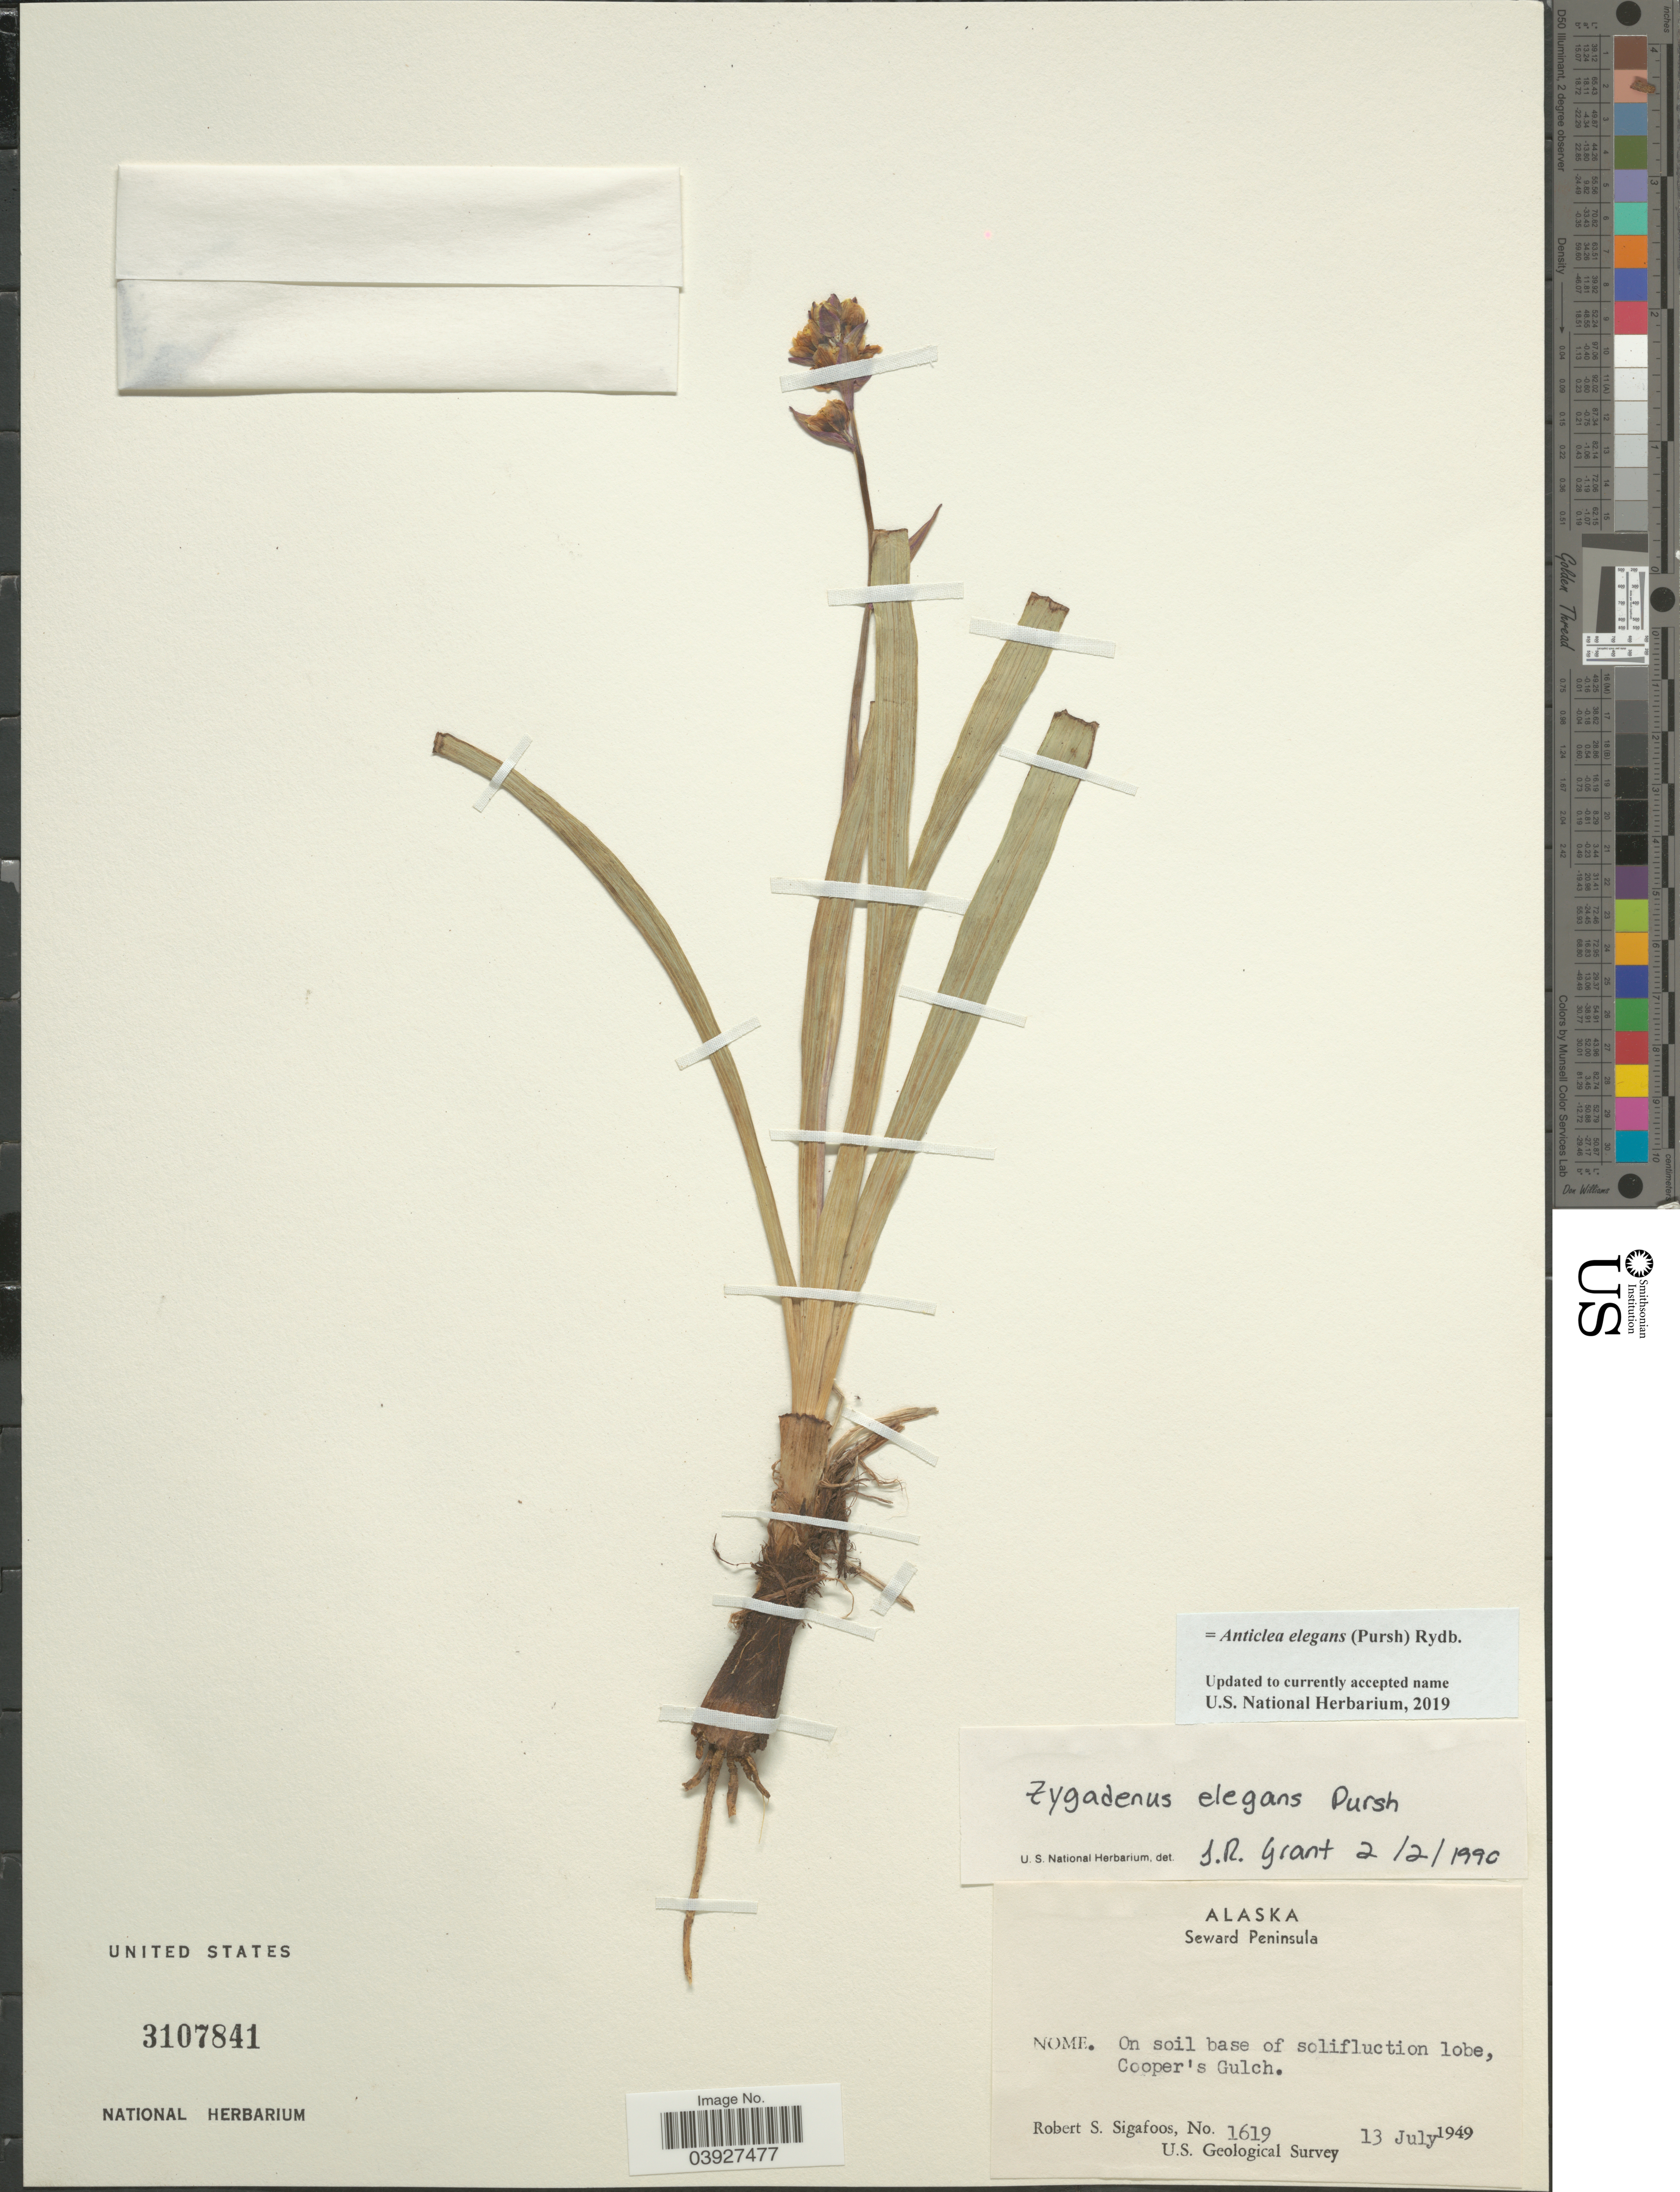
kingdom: Plantae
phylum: Tracheophyta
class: Liliopsida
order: Liliales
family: Melanthiaceae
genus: Anticlea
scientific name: Anticlea elegans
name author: (Pursh) Rydb.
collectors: R. Sigafoos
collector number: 1619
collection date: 1949-07-13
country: United States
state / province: Alaska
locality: Seward Peninsula. Nome. On soil base of solifluction lobe, Cooper's Gulch.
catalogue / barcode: US 3107841